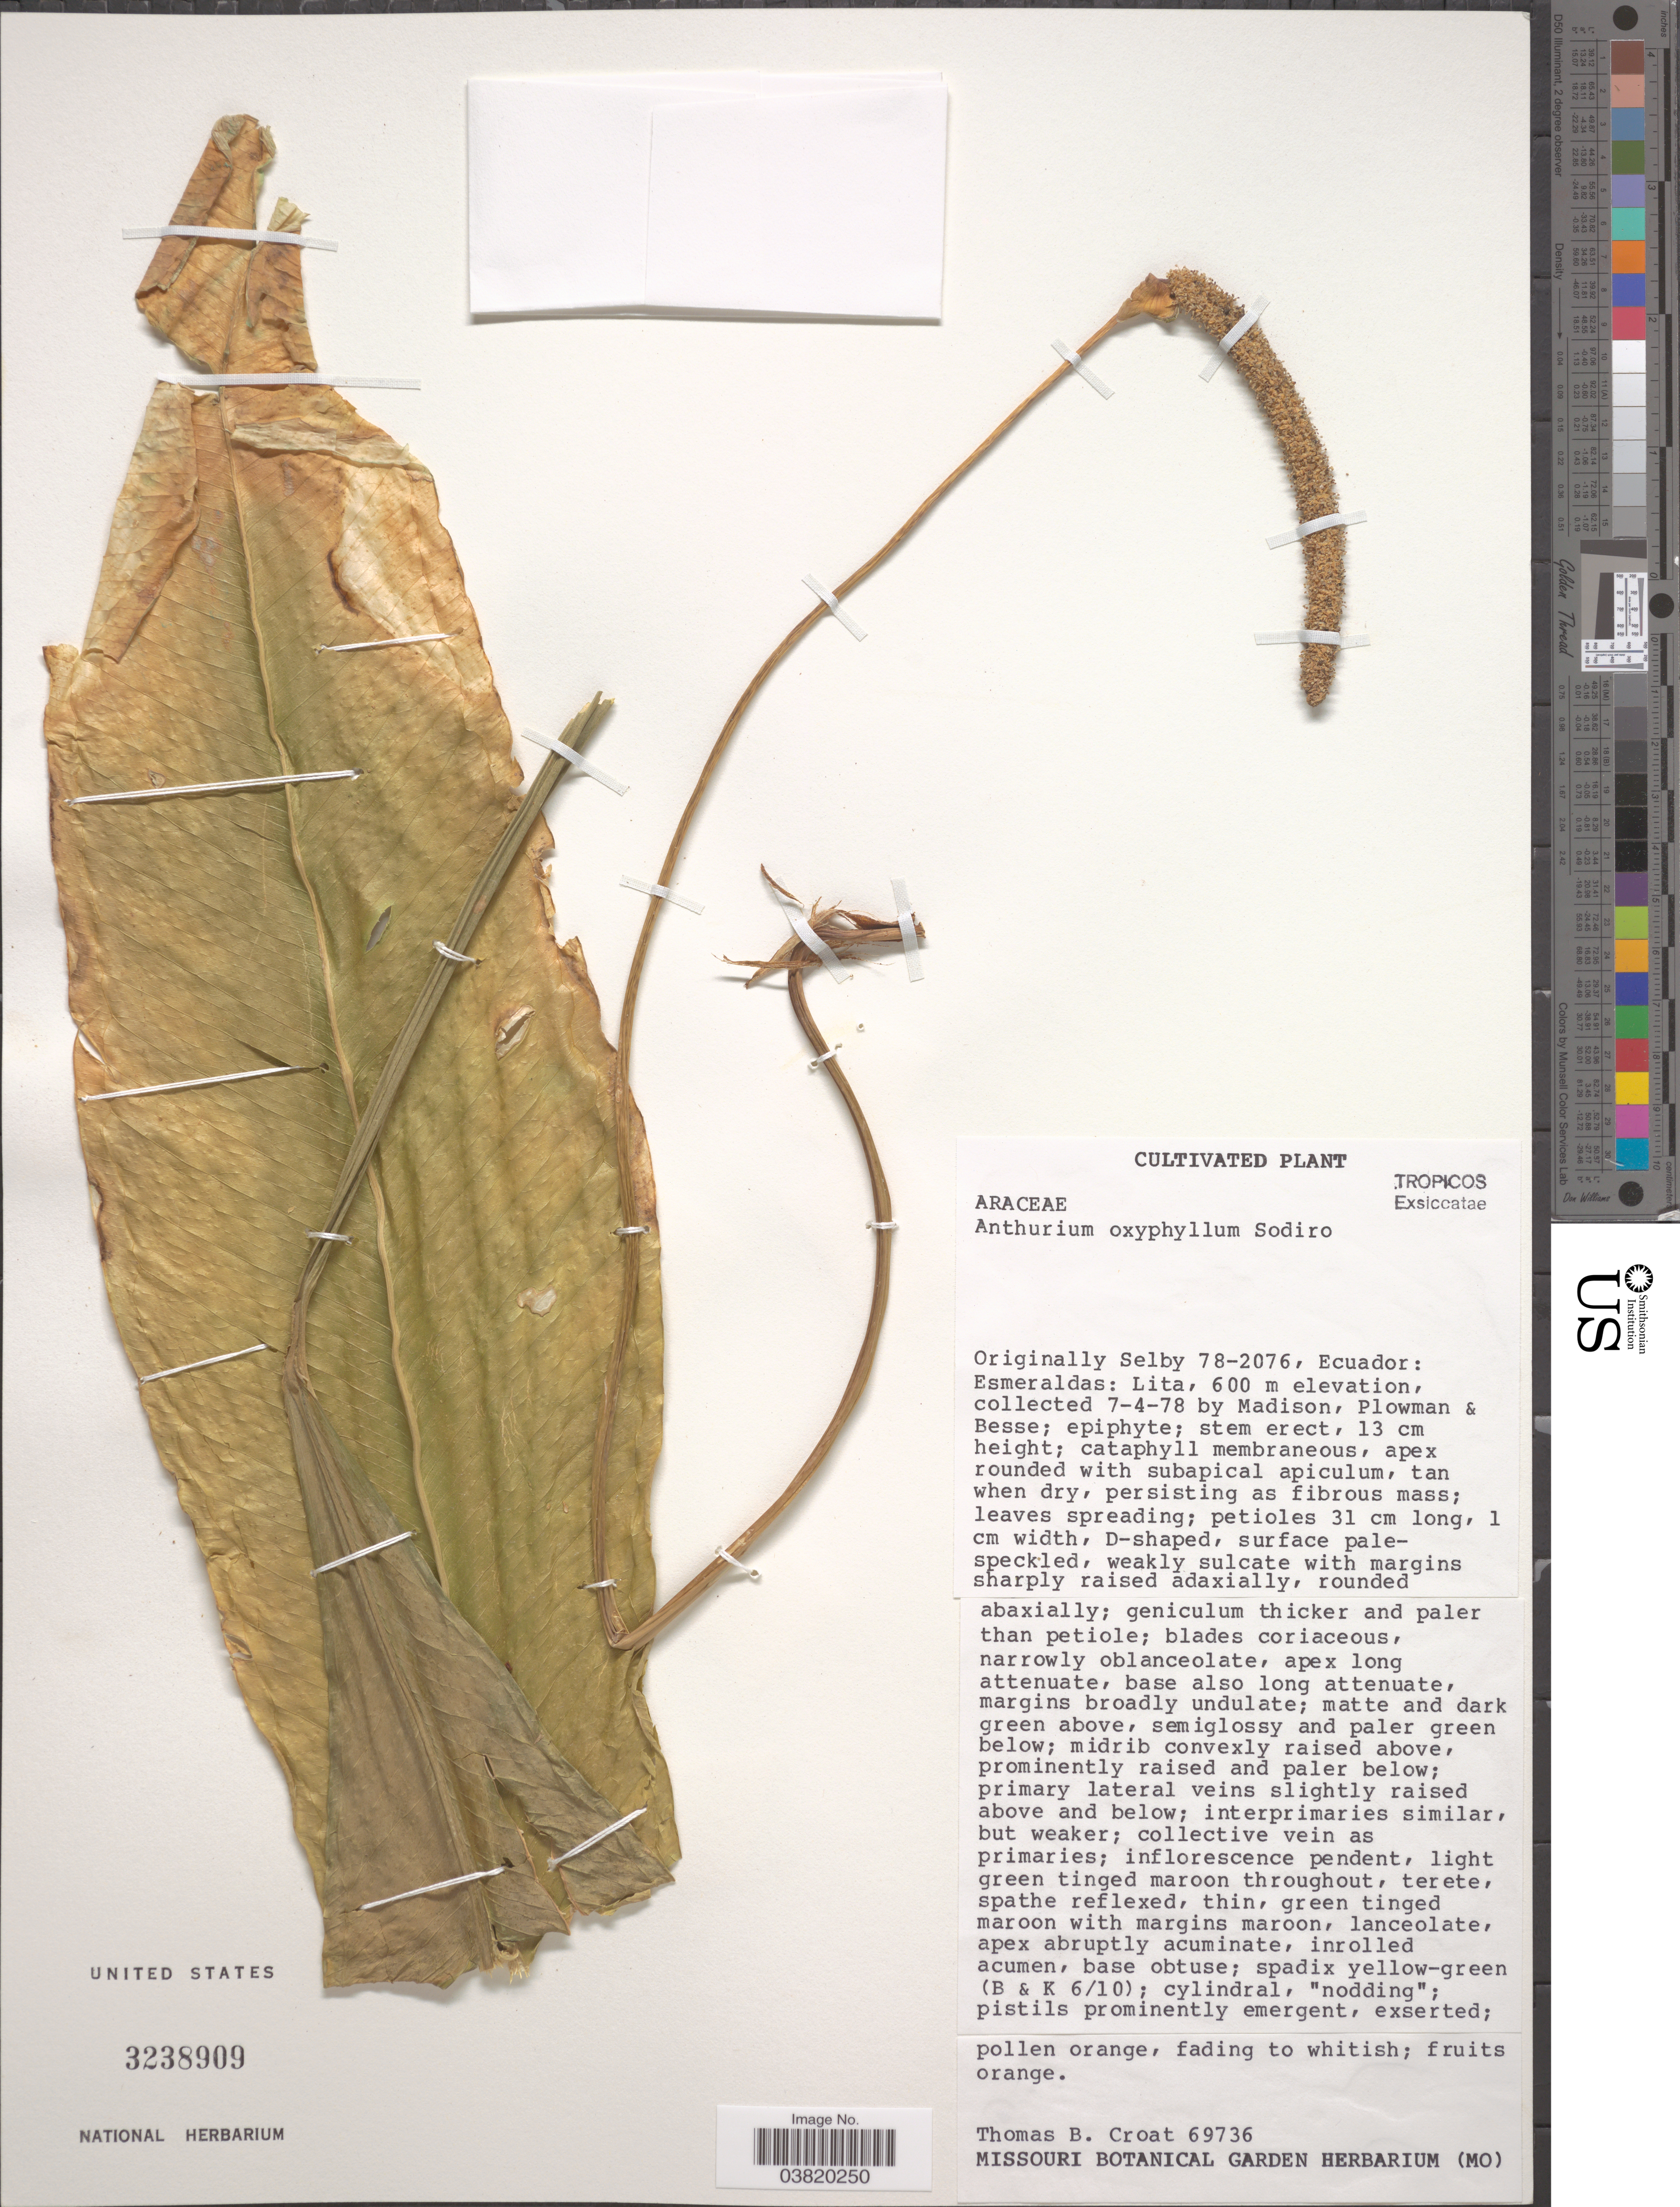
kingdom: Plantae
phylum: Tracheophyta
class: Liliopsida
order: Alismatales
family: Araceae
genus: Anthurium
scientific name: Anthurium oxyphyllum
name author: Sodiro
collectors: T. B. Croat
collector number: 69736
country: United States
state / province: Missouri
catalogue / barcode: US 3238909